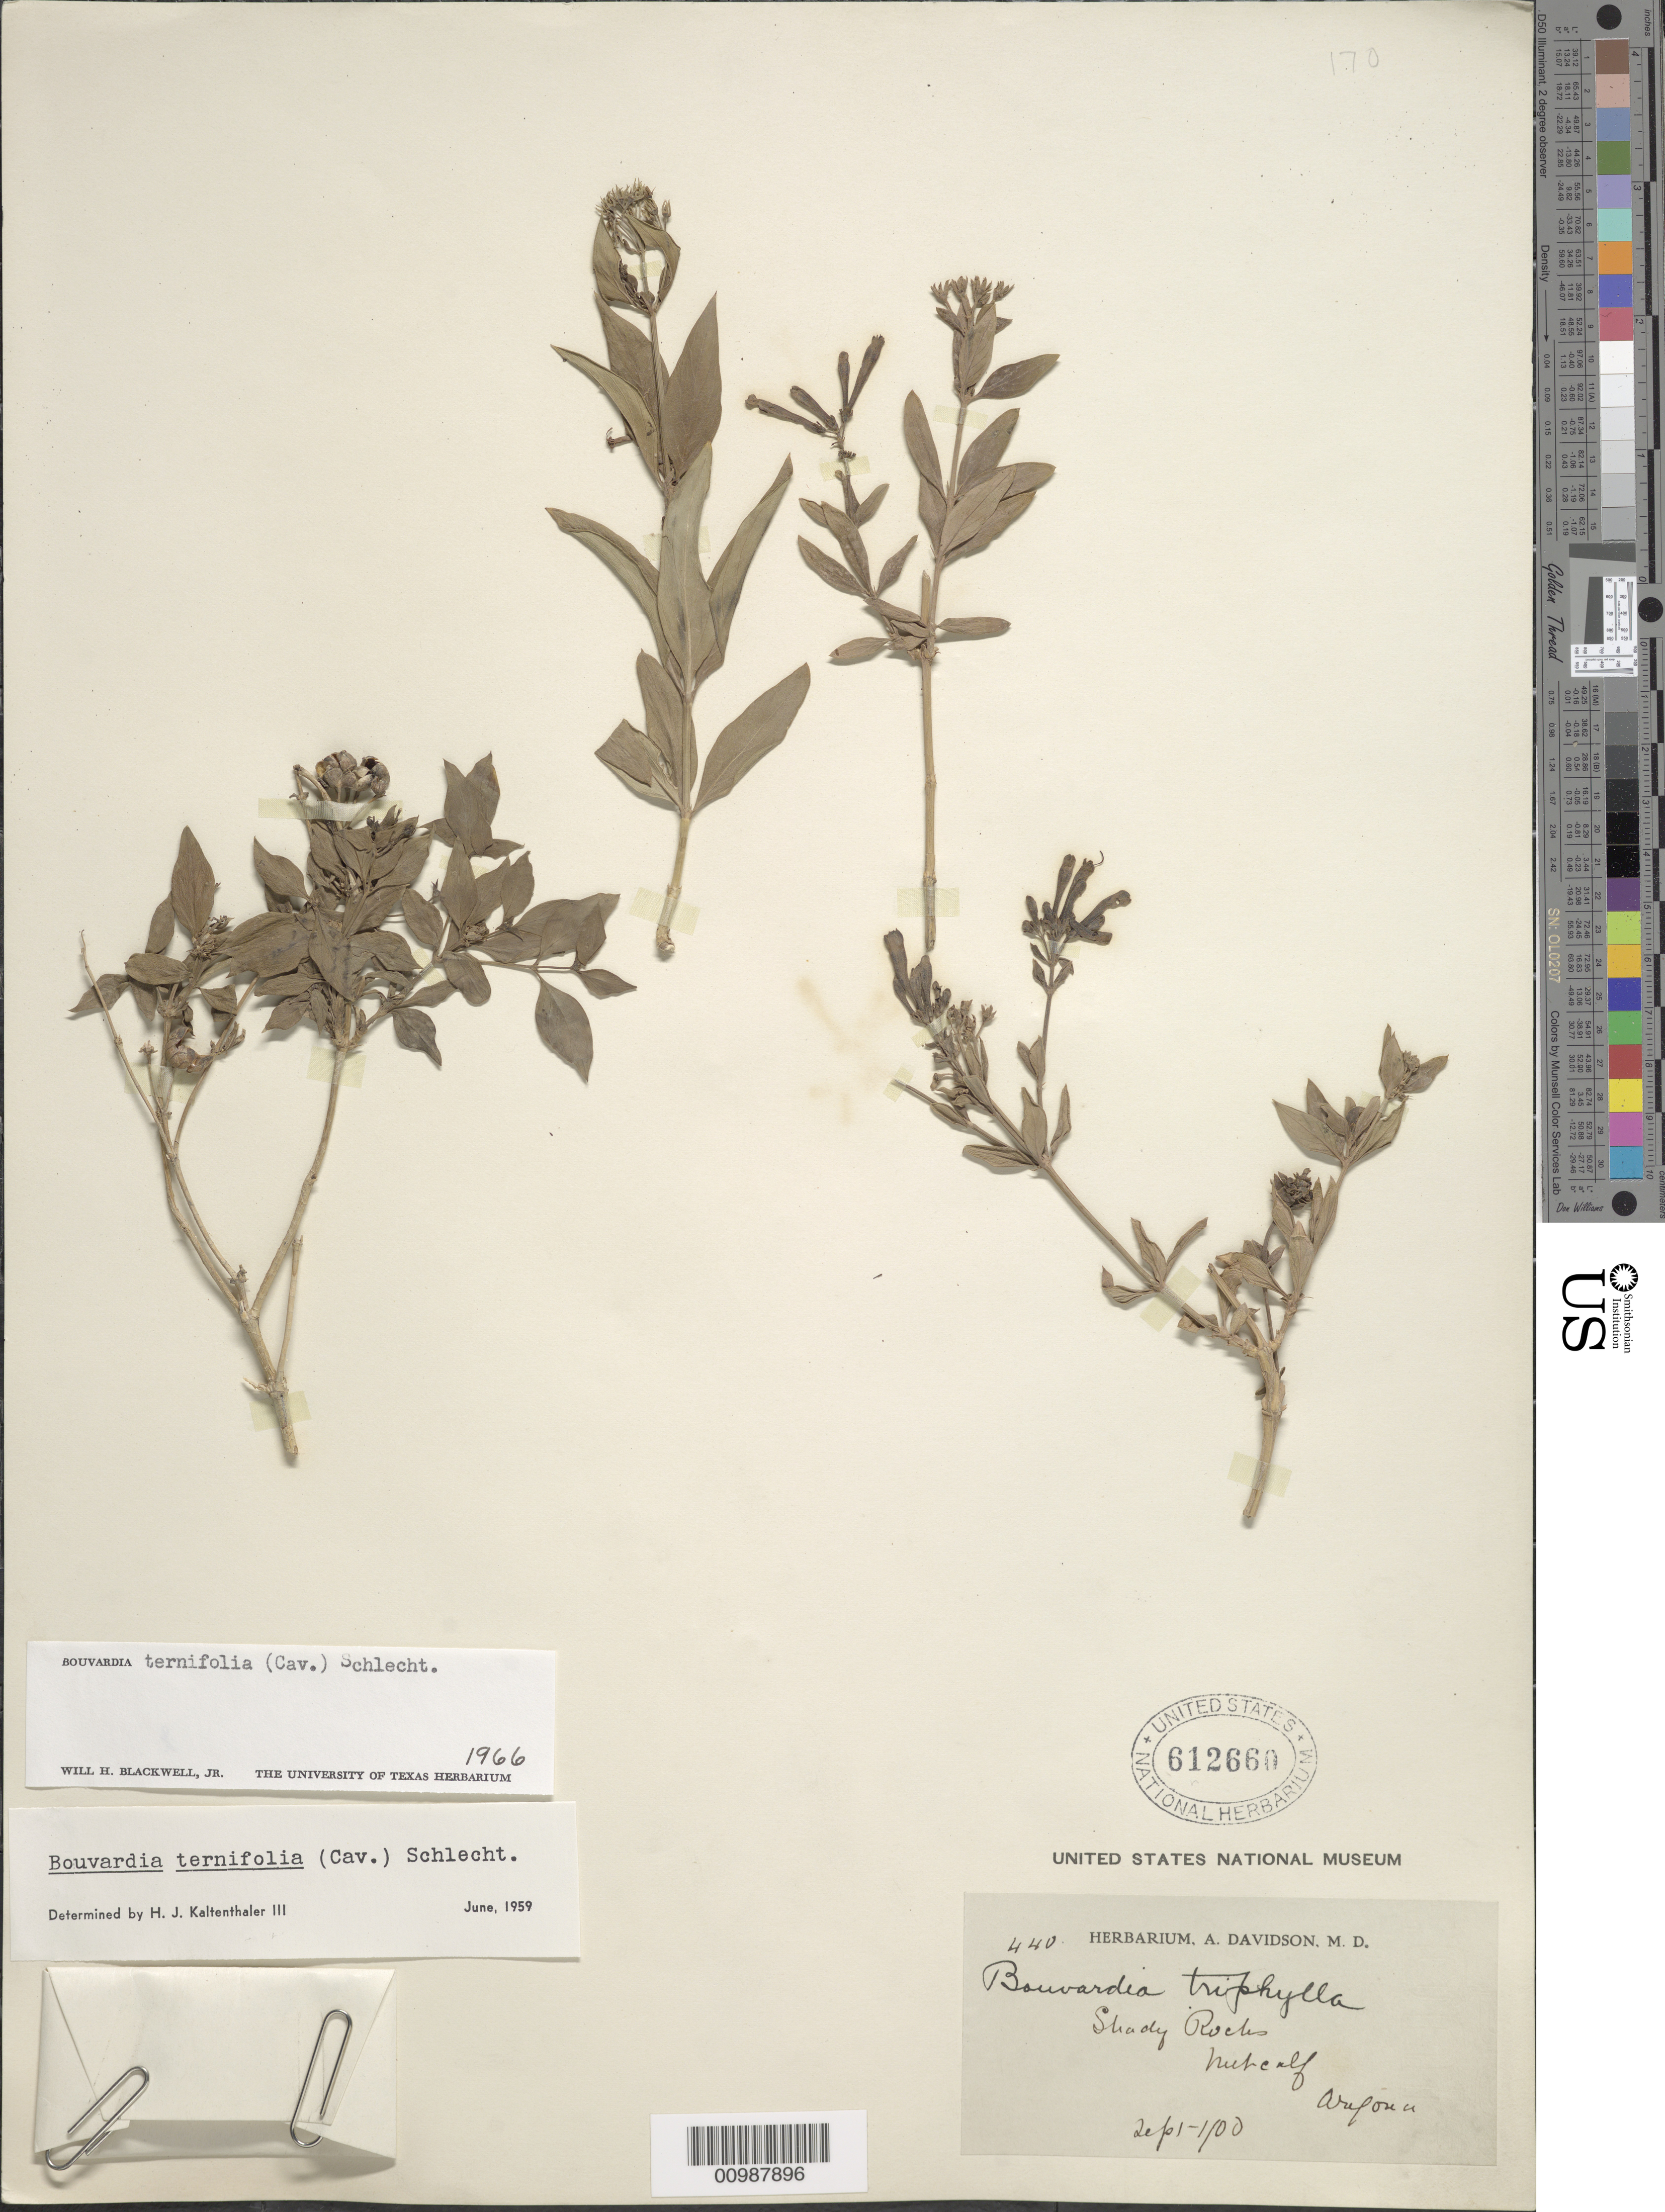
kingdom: Plantae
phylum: Tracheophyta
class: Magnoliopsida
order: Gentianales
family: Rubiaceae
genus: Bouvardia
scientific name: Bouvardia ternifolia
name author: (Cav.) Schltdl.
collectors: A. Davidson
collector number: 440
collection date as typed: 01 Sep 1900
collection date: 1900-09-01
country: United States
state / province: Arizona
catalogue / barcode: US 612660